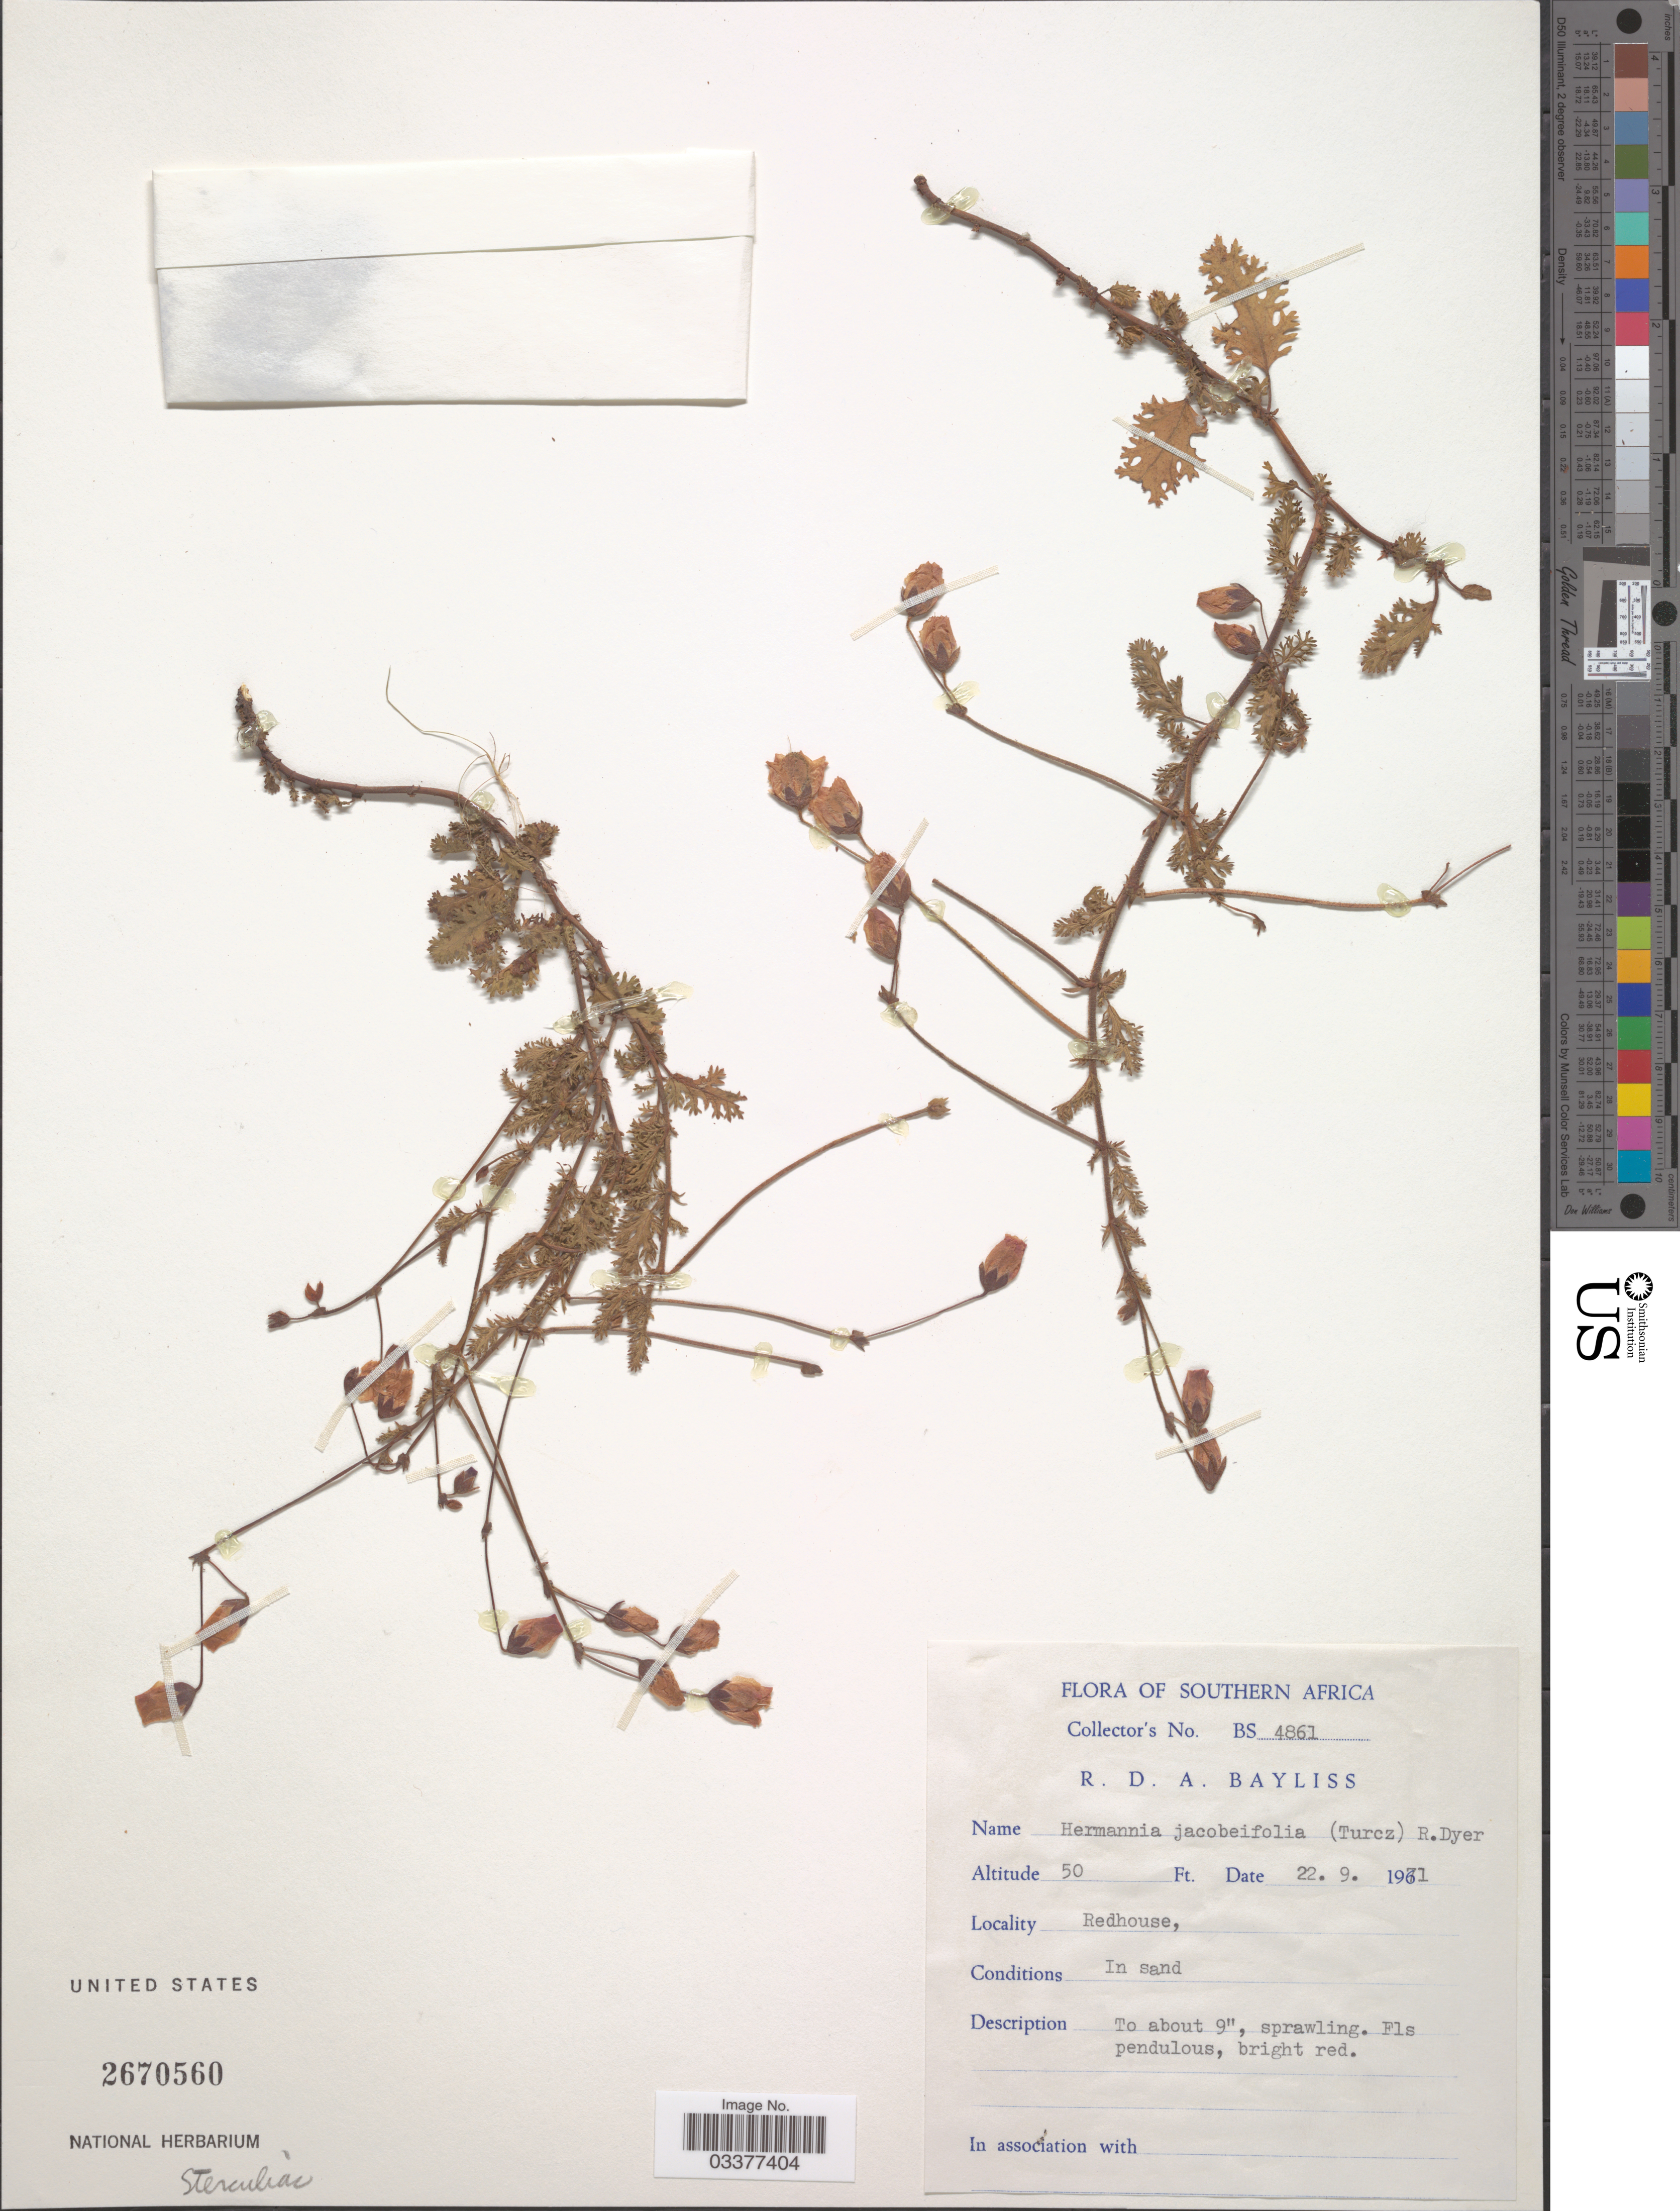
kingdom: Plantae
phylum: Tracheophyta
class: Magnoliopsida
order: Malvales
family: Malvaceae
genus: Hermannia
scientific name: Hermannia jacobeifolia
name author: (Turcz.) R.A. Dyer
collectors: R. Bayliss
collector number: BS4861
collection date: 1971-09-22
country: South Africa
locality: Southern Africa. Redhouse.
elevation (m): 15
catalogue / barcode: US 2670560